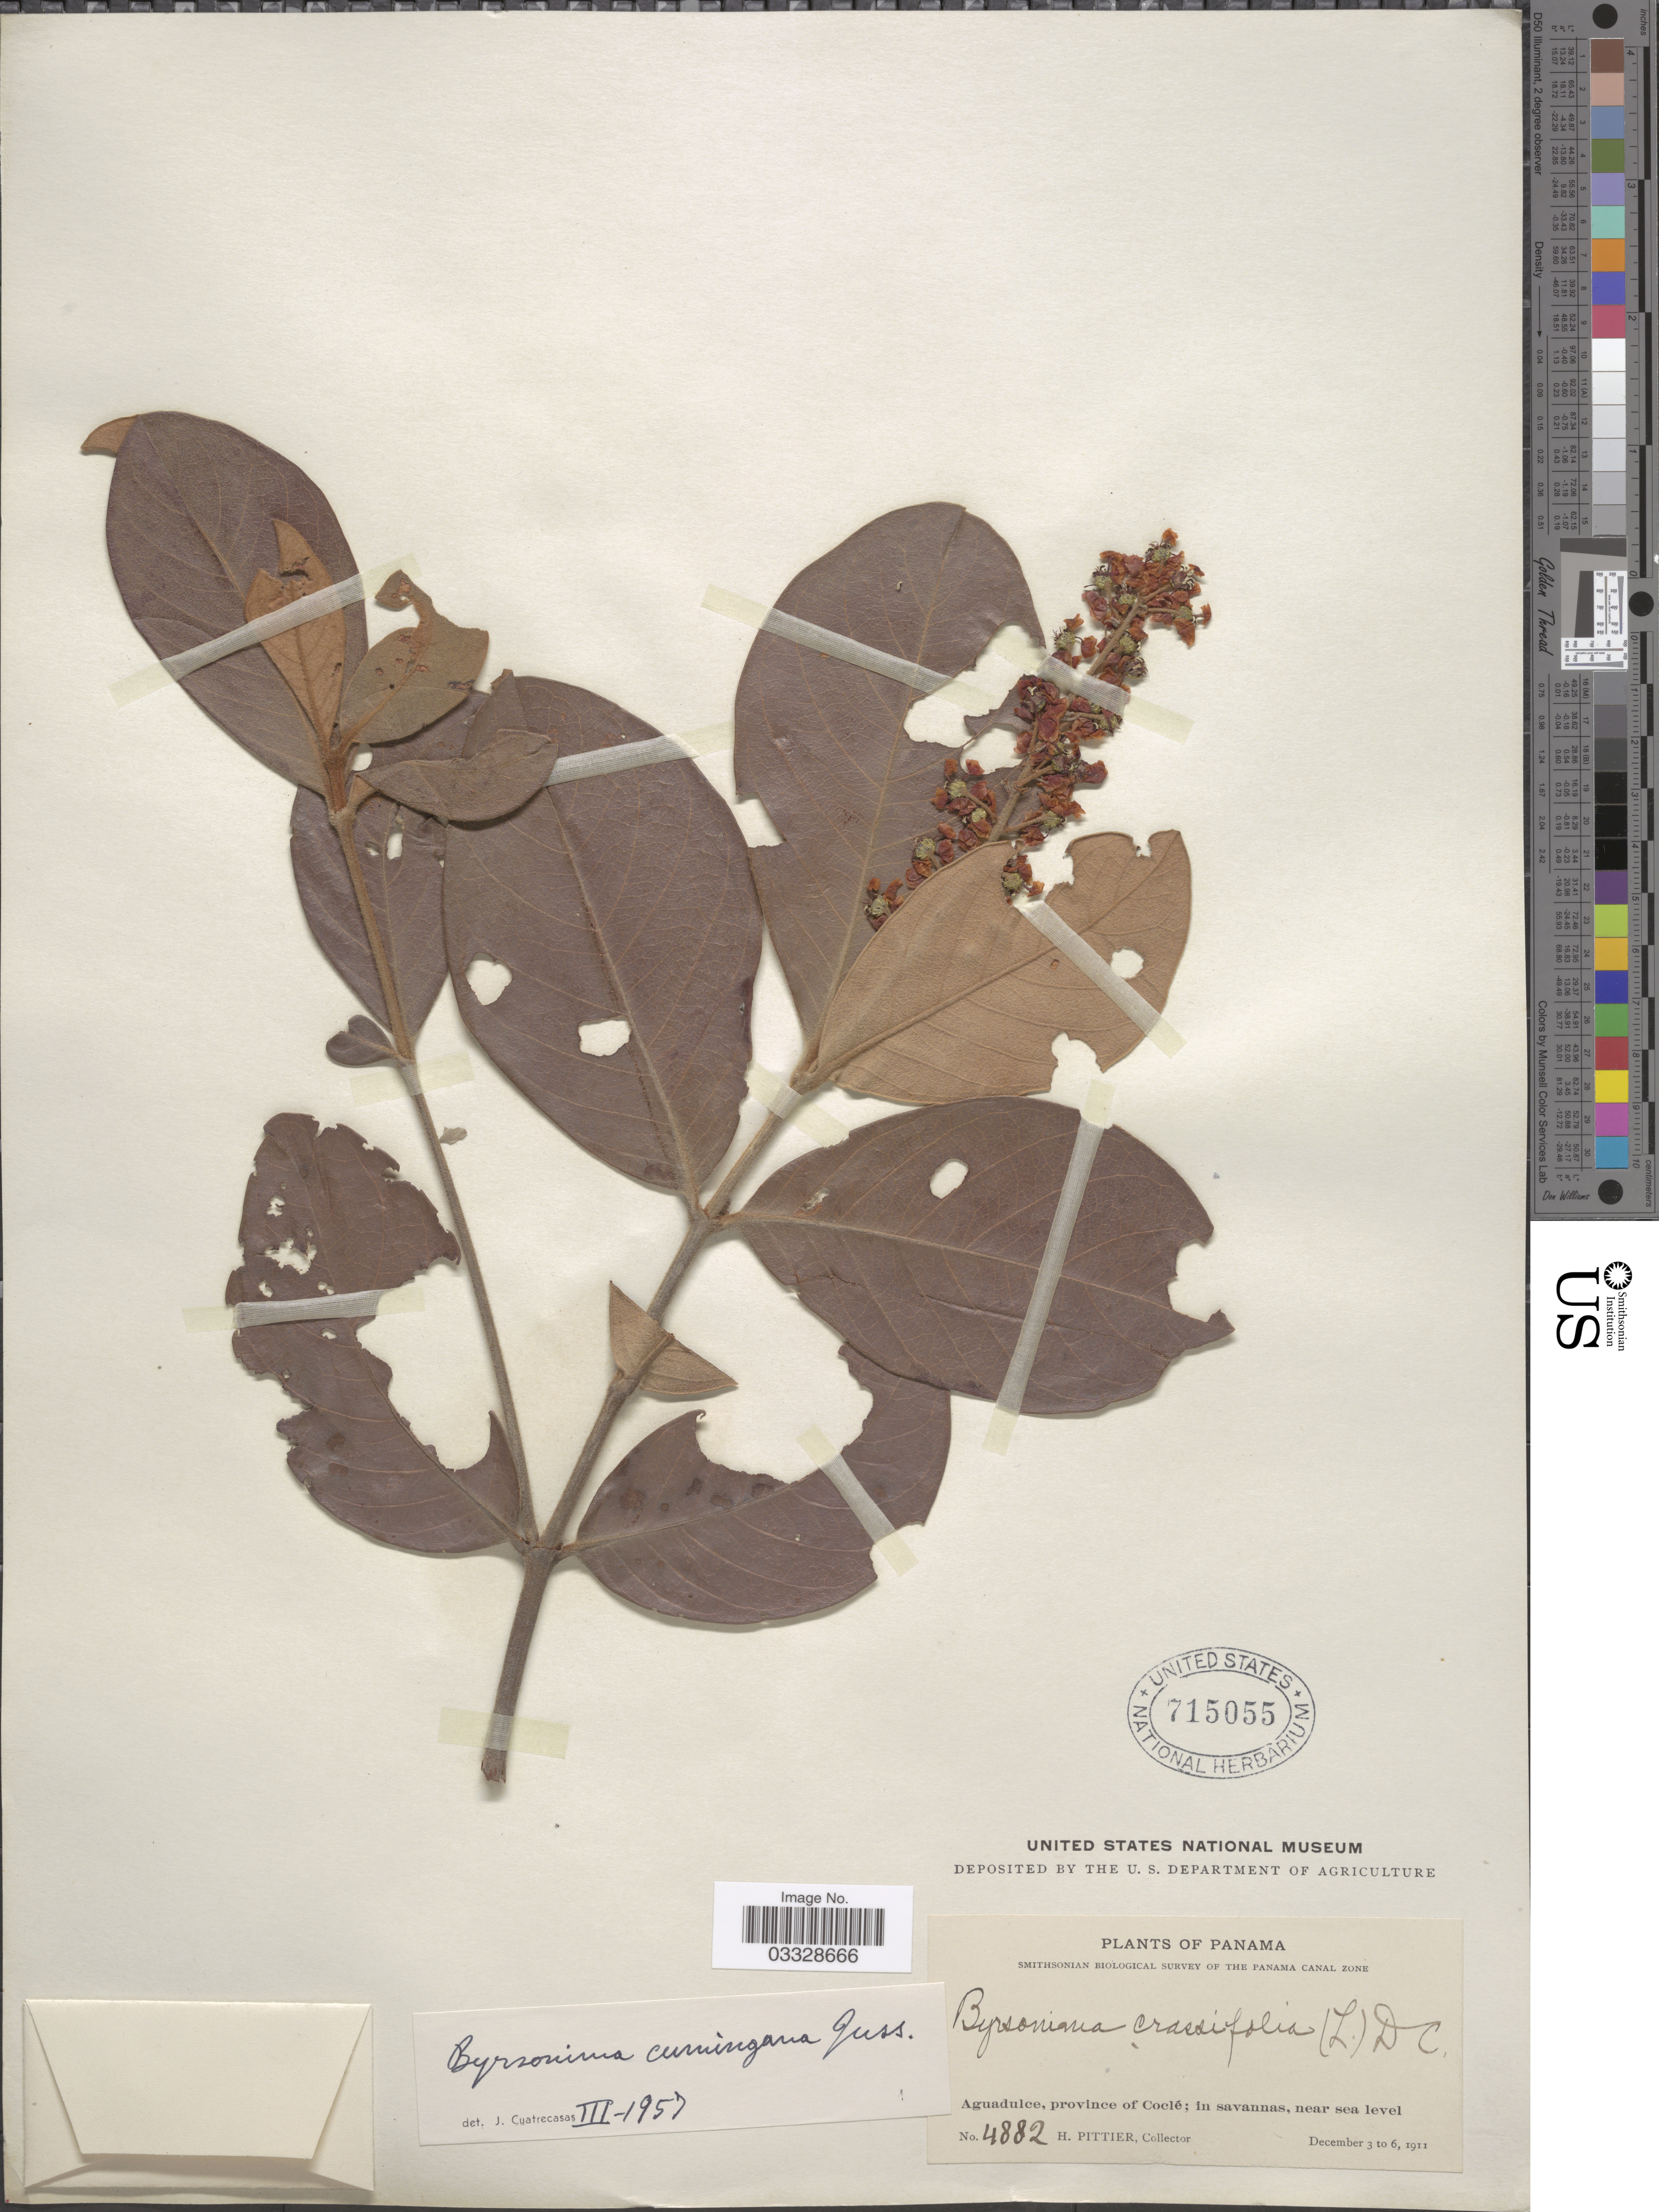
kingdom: Plantae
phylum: Tracheophyta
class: Magnoliopsida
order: Malpighiales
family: Malpighiaceae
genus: Byrsonima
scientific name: Byrsonima crassifolia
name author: (L.) Kunth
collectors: H. F. Pittier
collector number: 4882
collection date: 1911-12-03/1911-12-06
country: Panama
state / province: Coclé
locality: Aguadulce.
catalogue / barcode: US 715055